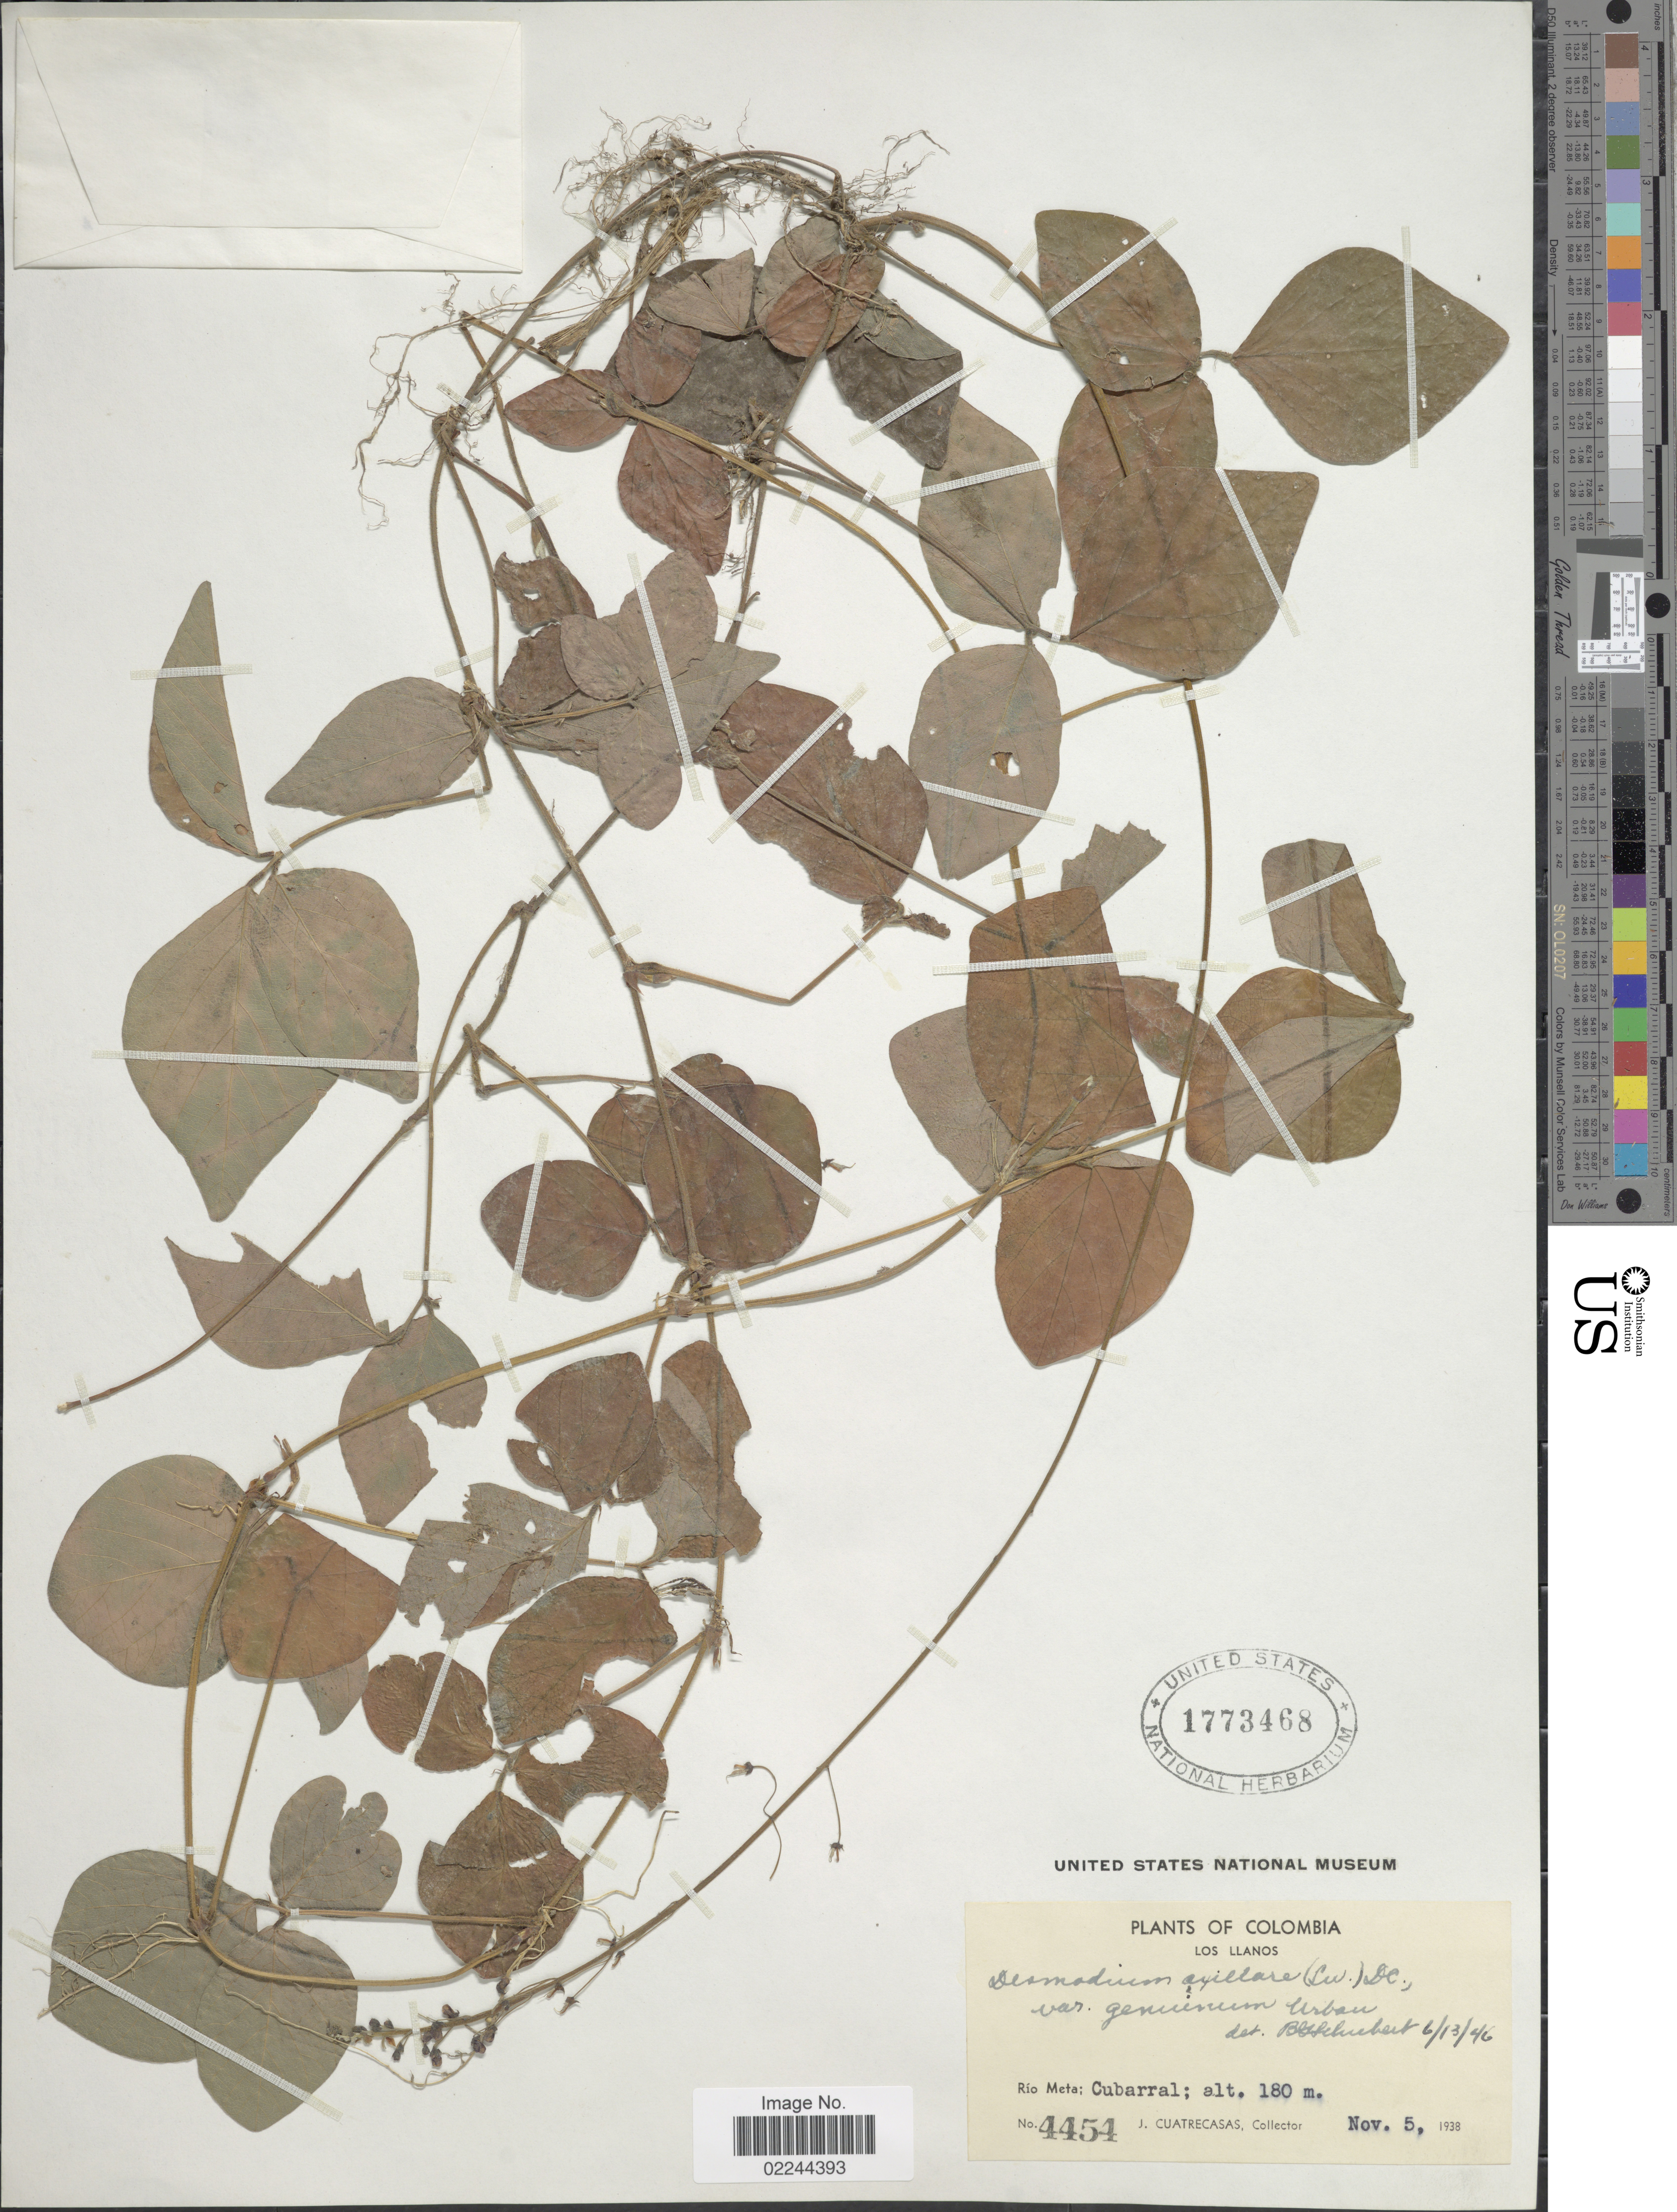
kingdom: Plantae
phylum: Tracheophyta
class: Magnoliopsida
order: Fabales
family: Fabaceae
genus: Desmodium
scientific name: Desmodium axillare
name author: (Sw.) DC.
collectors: J. Cuatrecasas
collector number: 4454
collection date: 1938-11-05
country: Colombia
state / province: Meta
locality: Los Llanos. Rio Meta; Cubarral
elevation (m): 180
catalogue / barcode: US 1773468